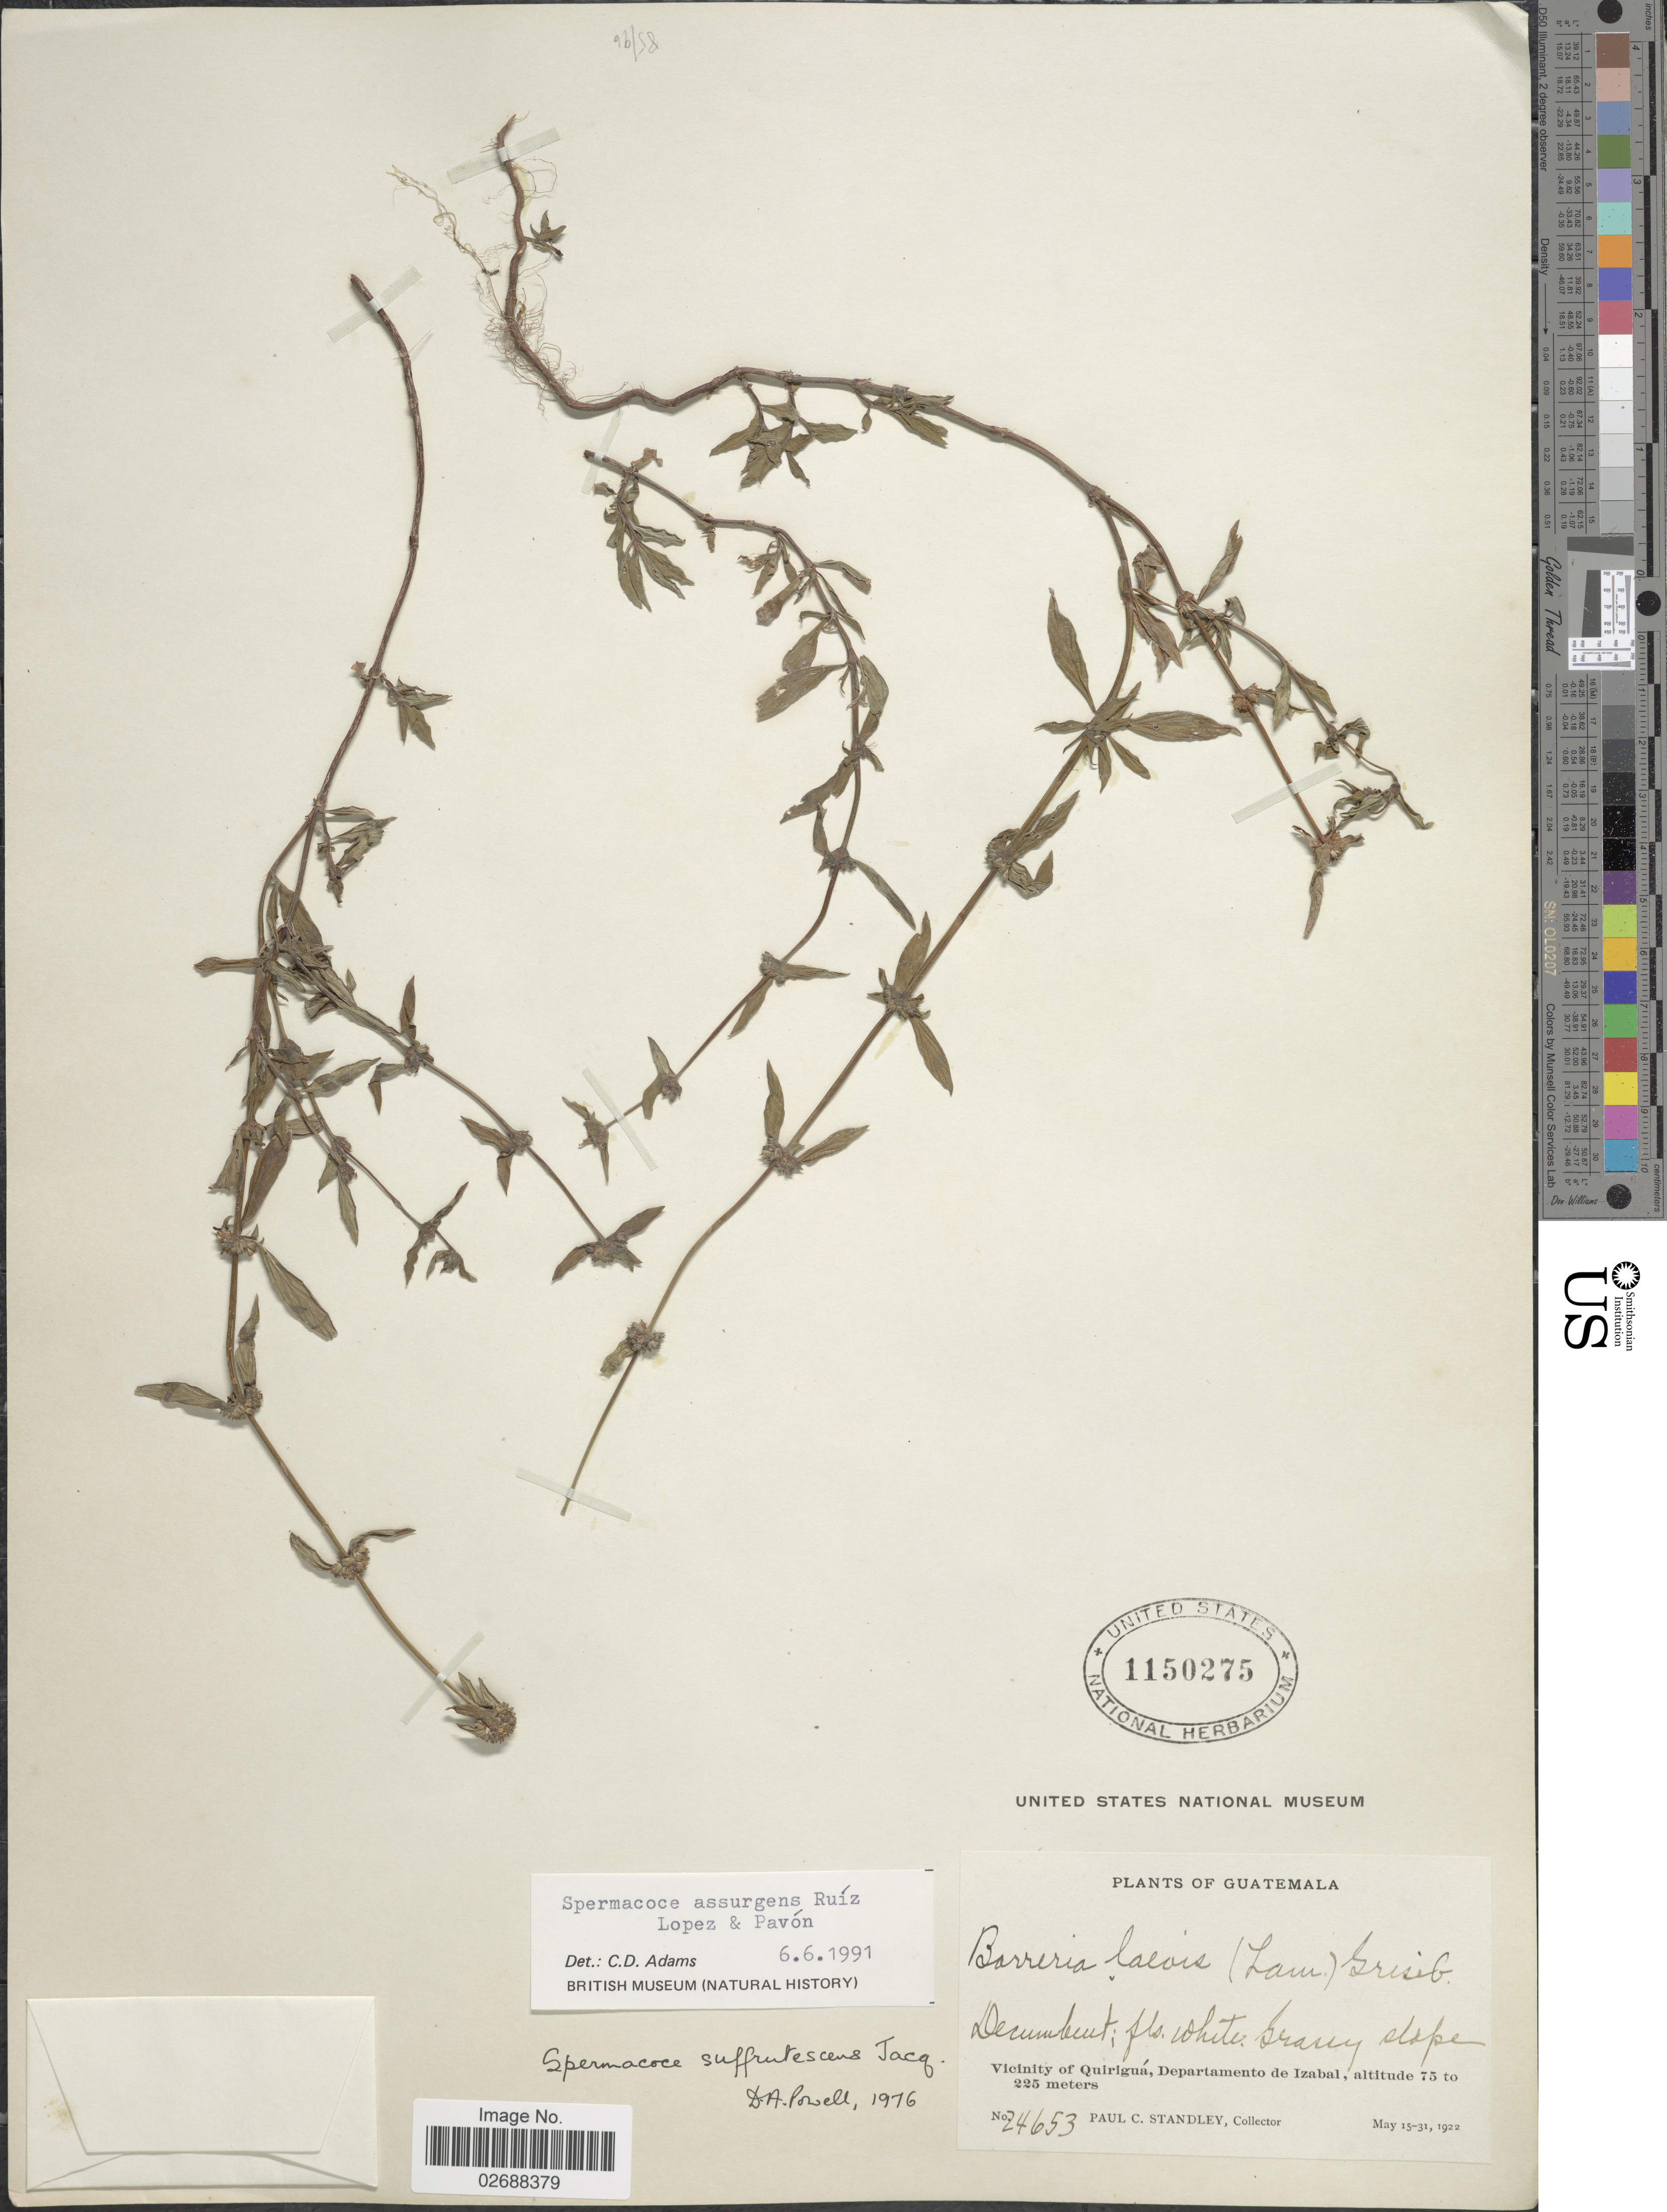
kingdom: Plantae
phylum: Tracheophyta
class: Magnoliopsida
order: Gentianales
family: Rubiaceae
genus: Borreria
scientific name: Borreria assurgens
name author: (Ruiz & Pav.) Griseb.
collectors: P. C. Standley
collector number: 24653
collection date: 1922-05-15/1922-05-31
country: Guatemala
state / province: Izabal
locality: Vicinity of Quiriguá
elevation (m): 75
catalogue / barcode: US 1150275